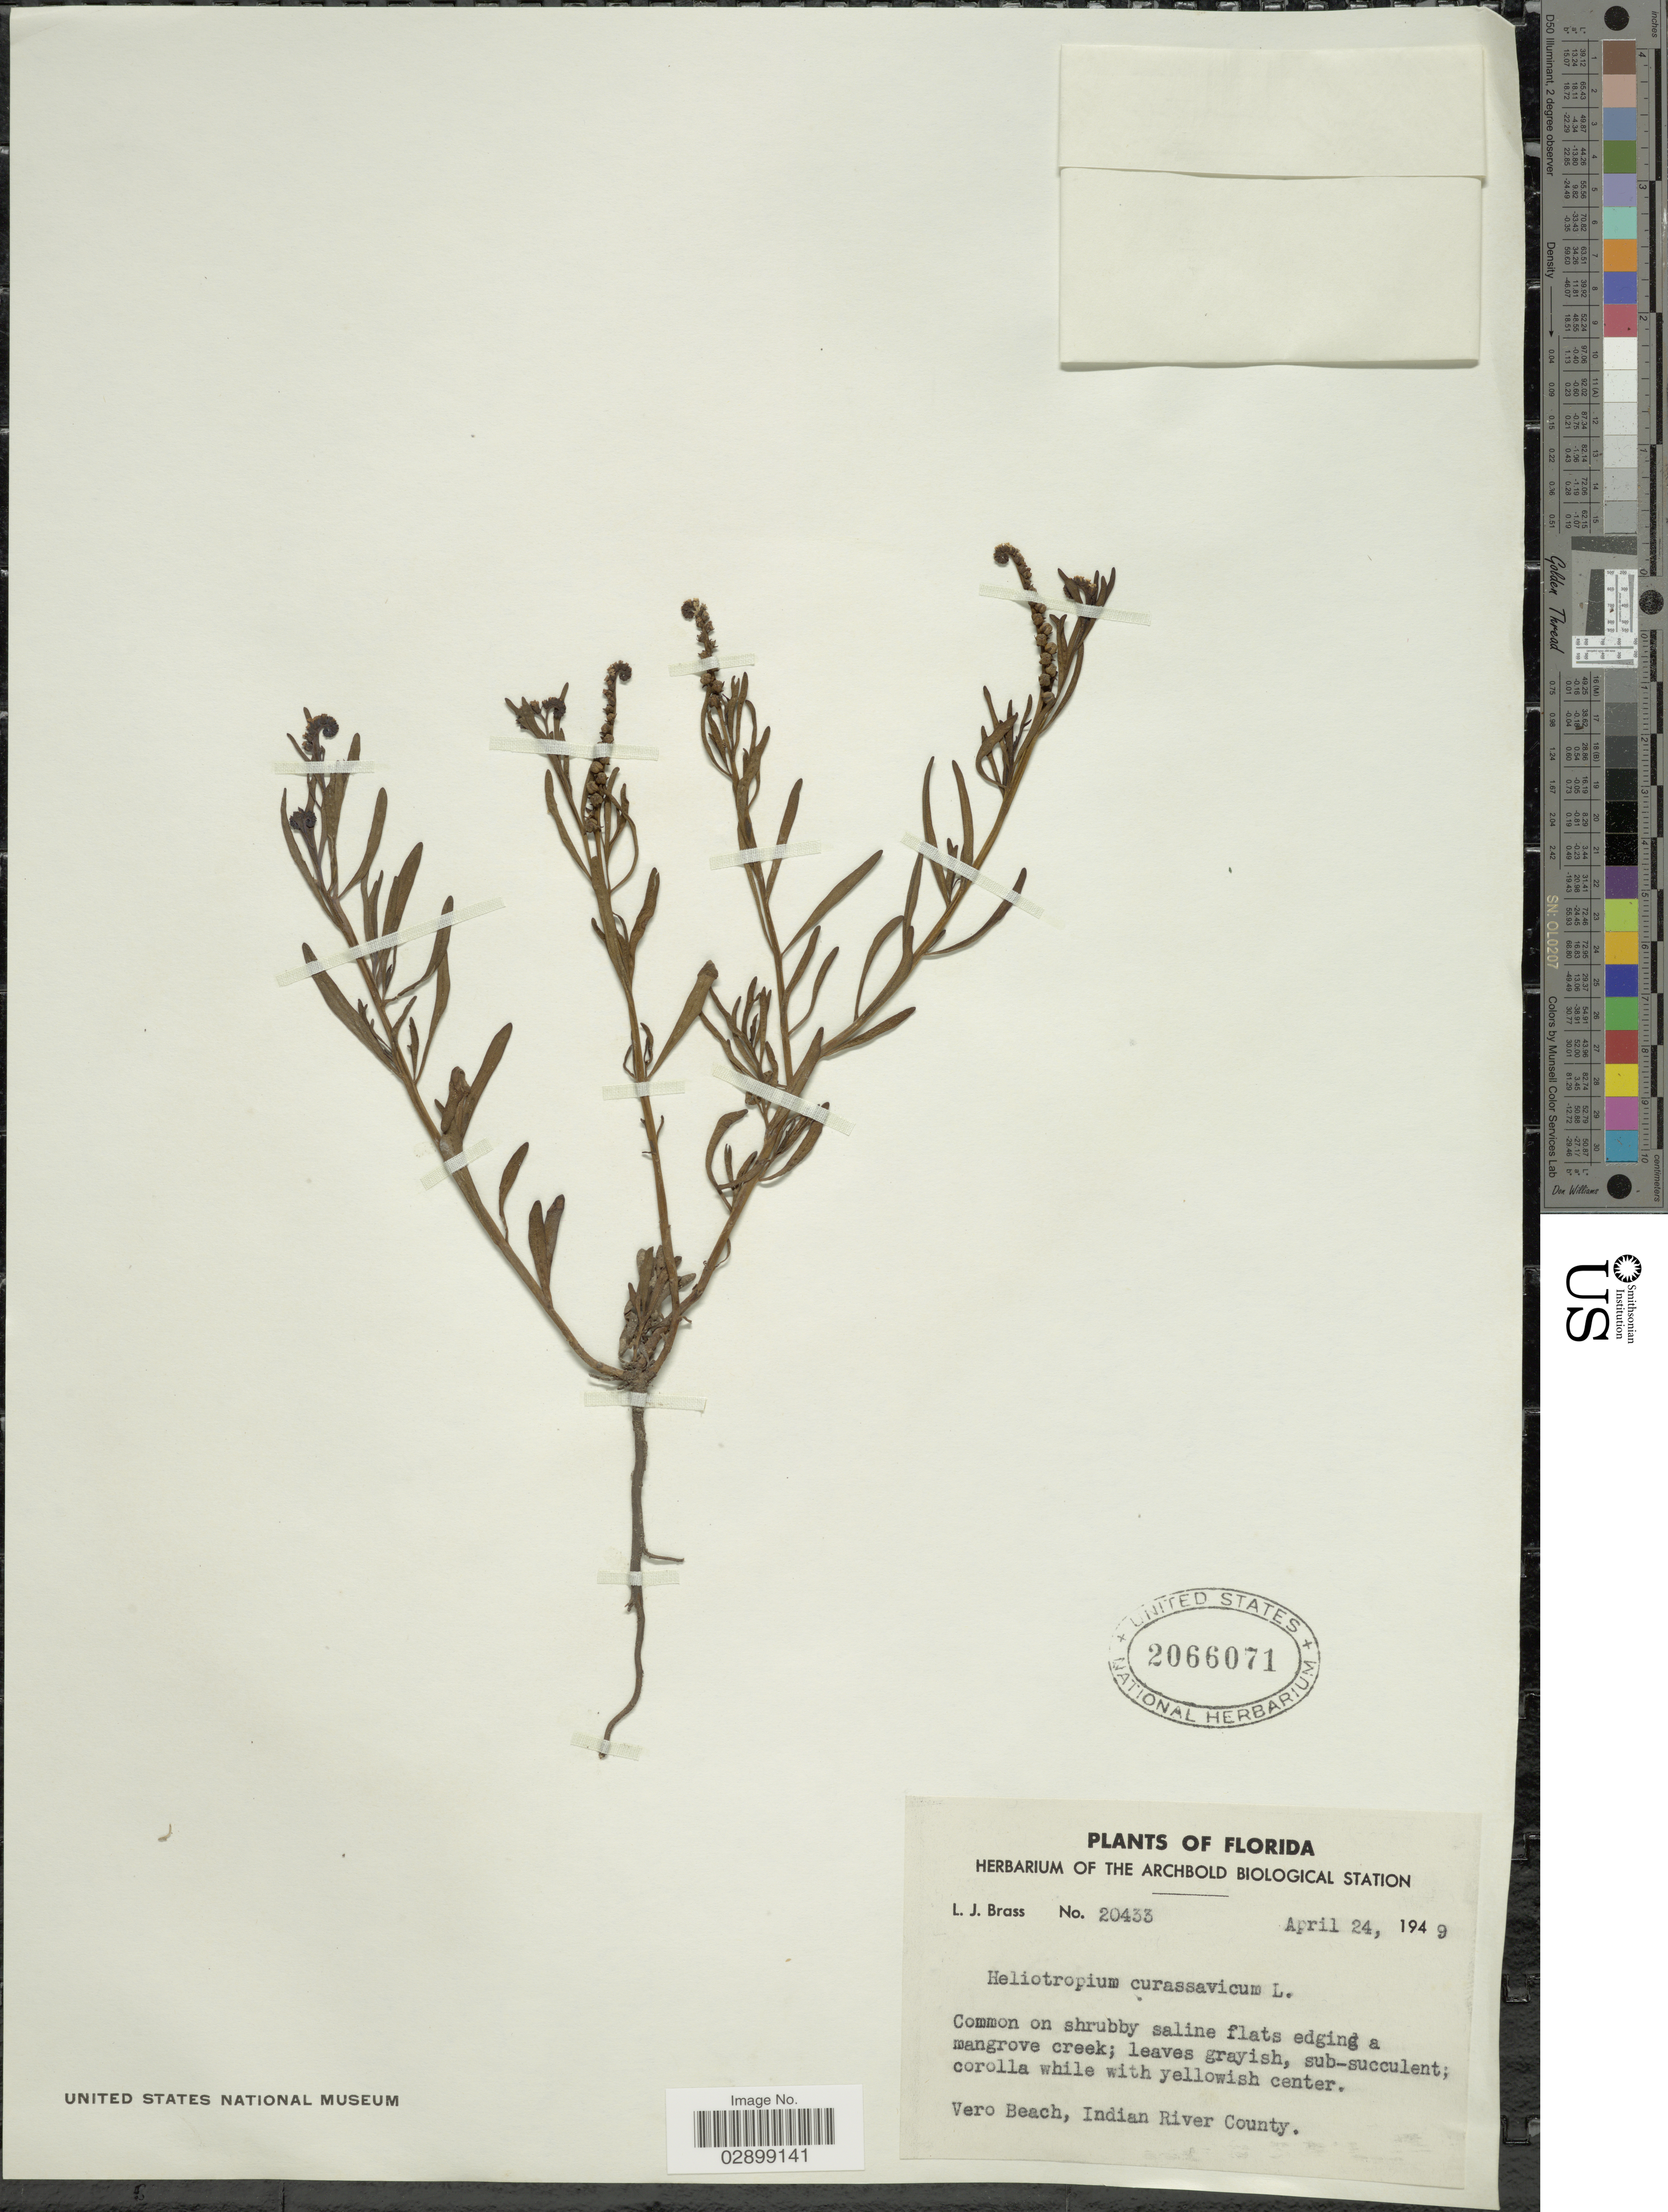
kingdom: Plantae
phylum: Tracheophyta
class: Magnoliopsida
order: Boraginales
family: Heliotropiaceae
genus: Heliotropium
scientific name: Heliotropium curassavicum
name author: L.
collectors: L. J. Brass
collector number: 20433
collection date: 1949-04-24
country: United States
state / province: Florida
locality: Vero Beach, Indian River County.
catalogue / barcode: US 2066071